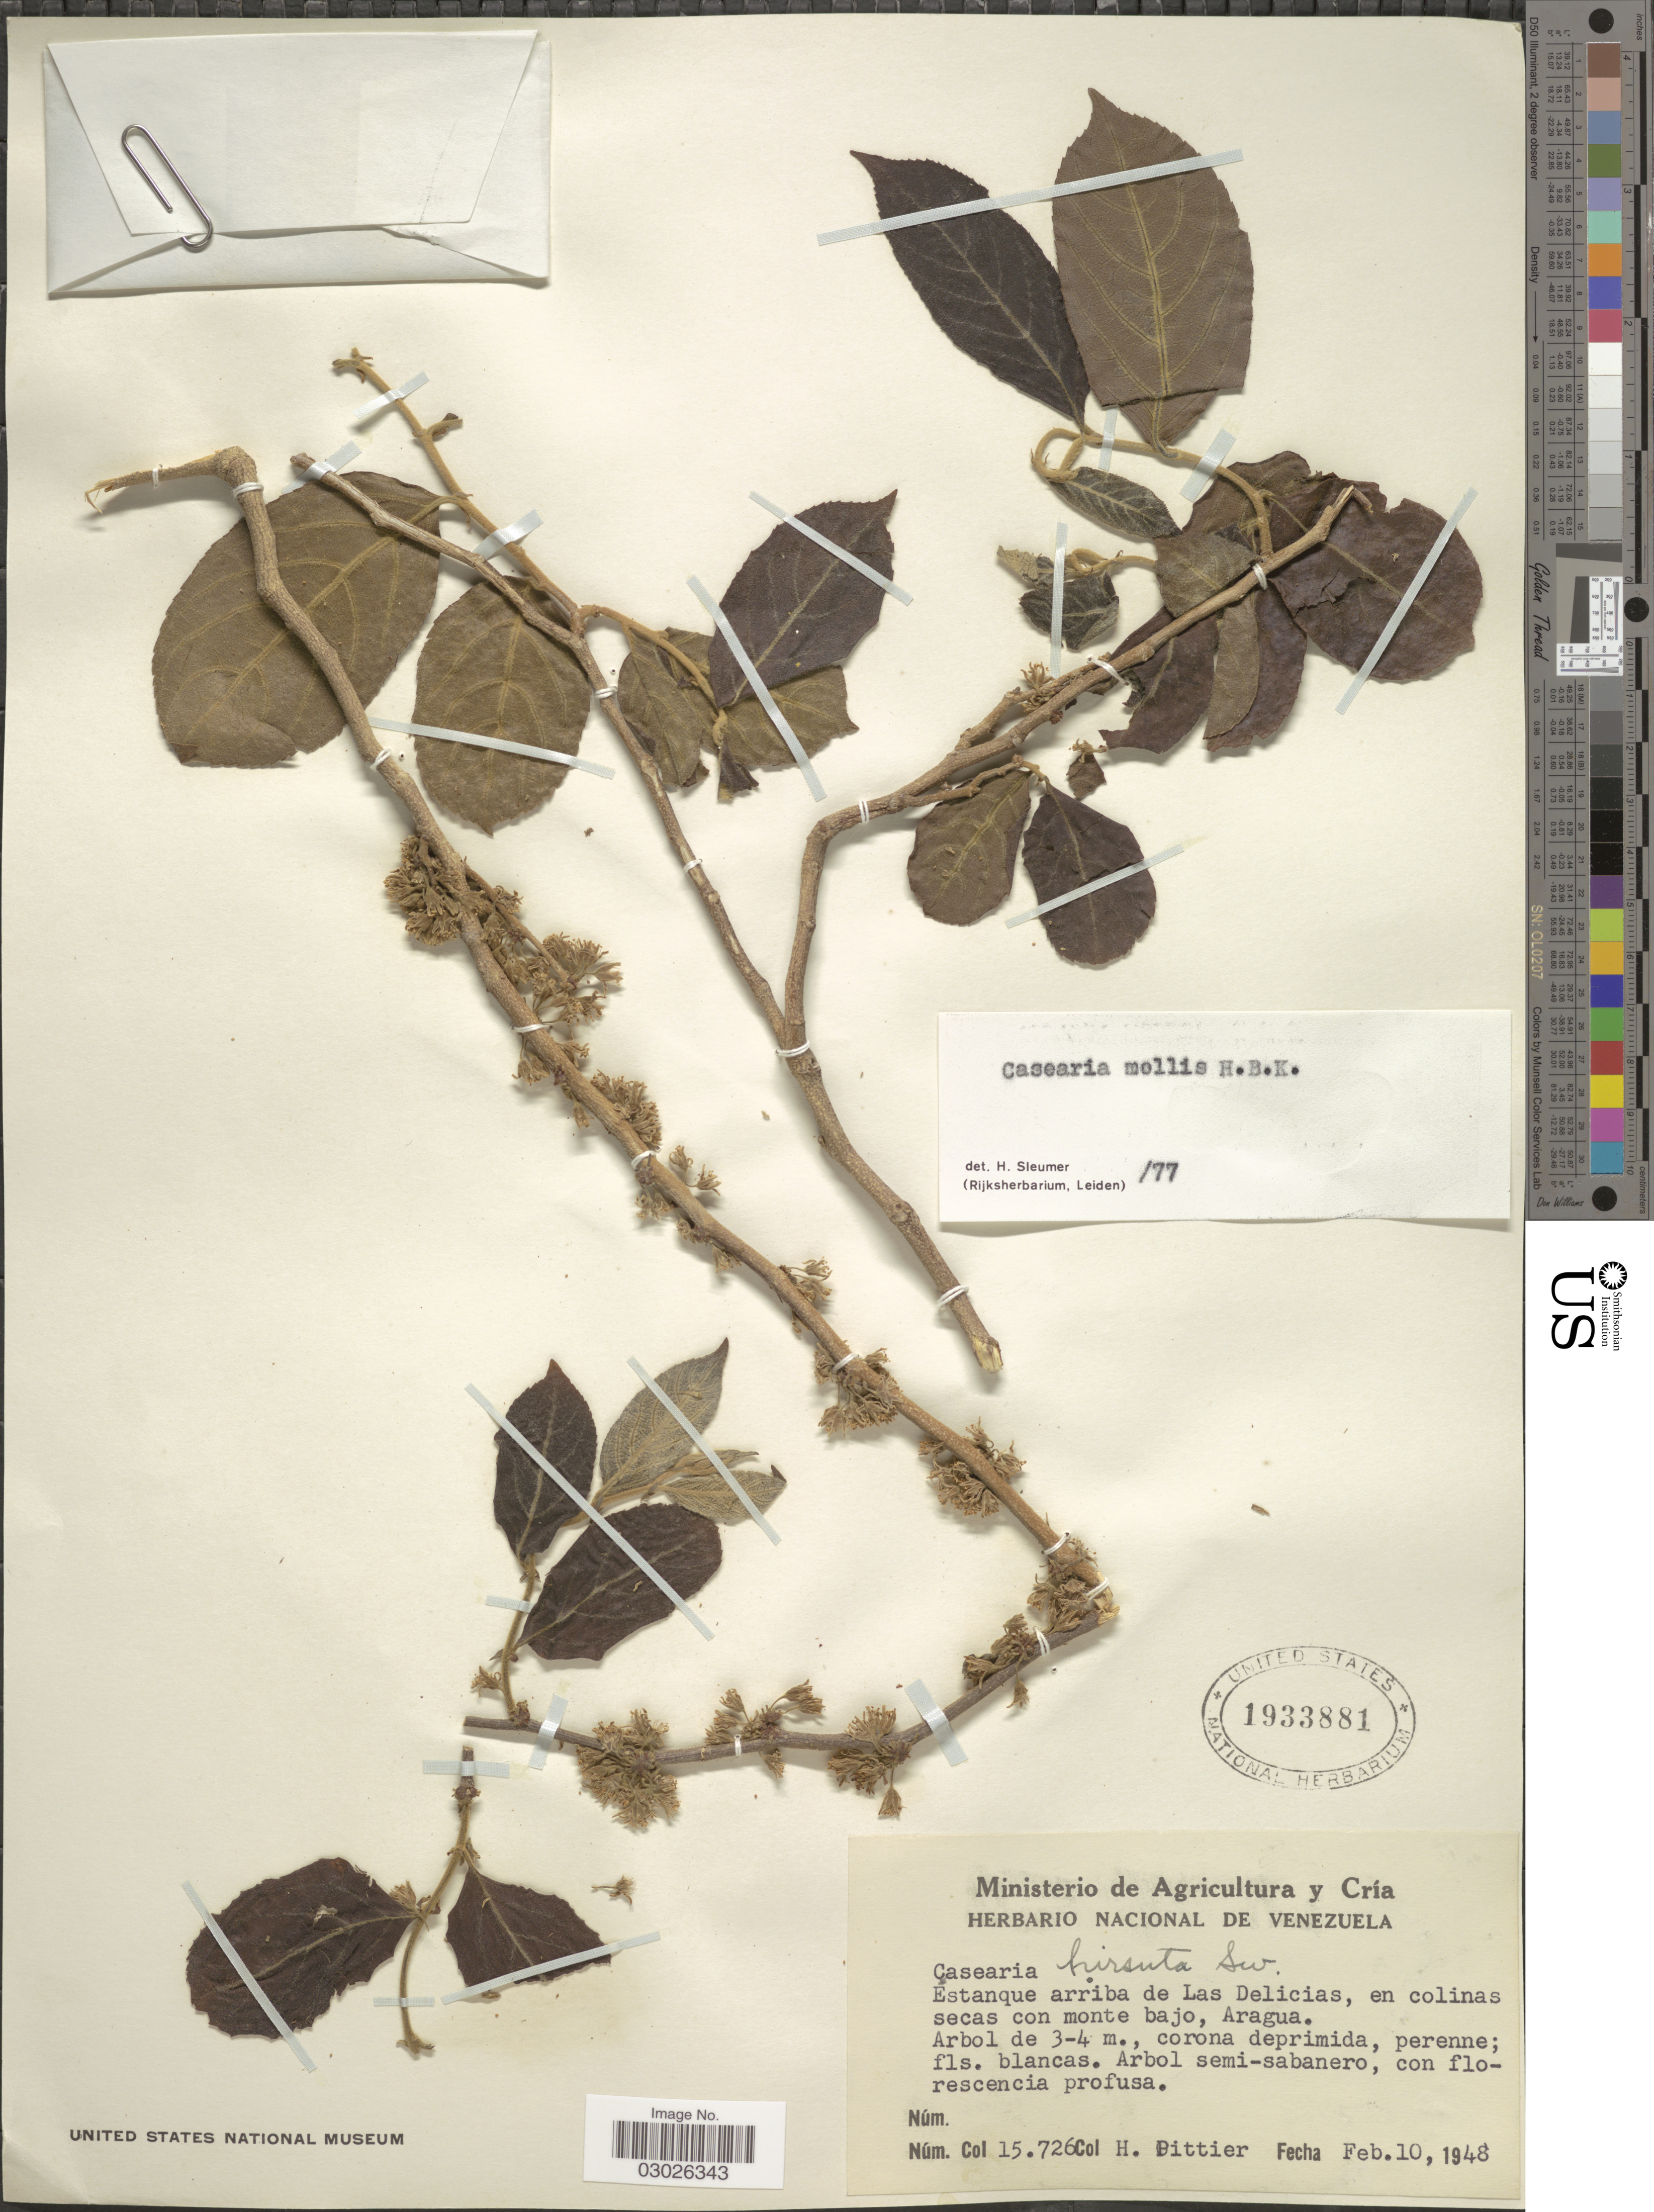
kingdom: Plantae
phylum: Tracheophyta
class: Magnoliopsida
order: Malpighiales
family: Salicaceae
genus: Casearia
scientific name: Casearia mollis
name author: Kunth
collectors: H. F. Pittier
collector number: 15726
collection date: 1948-02-10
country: Venezuela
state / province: Aragua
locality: Estanque arriba de Las Delicias, en colinas secas con monte bajo, Aragua.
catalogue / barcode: US 1933881